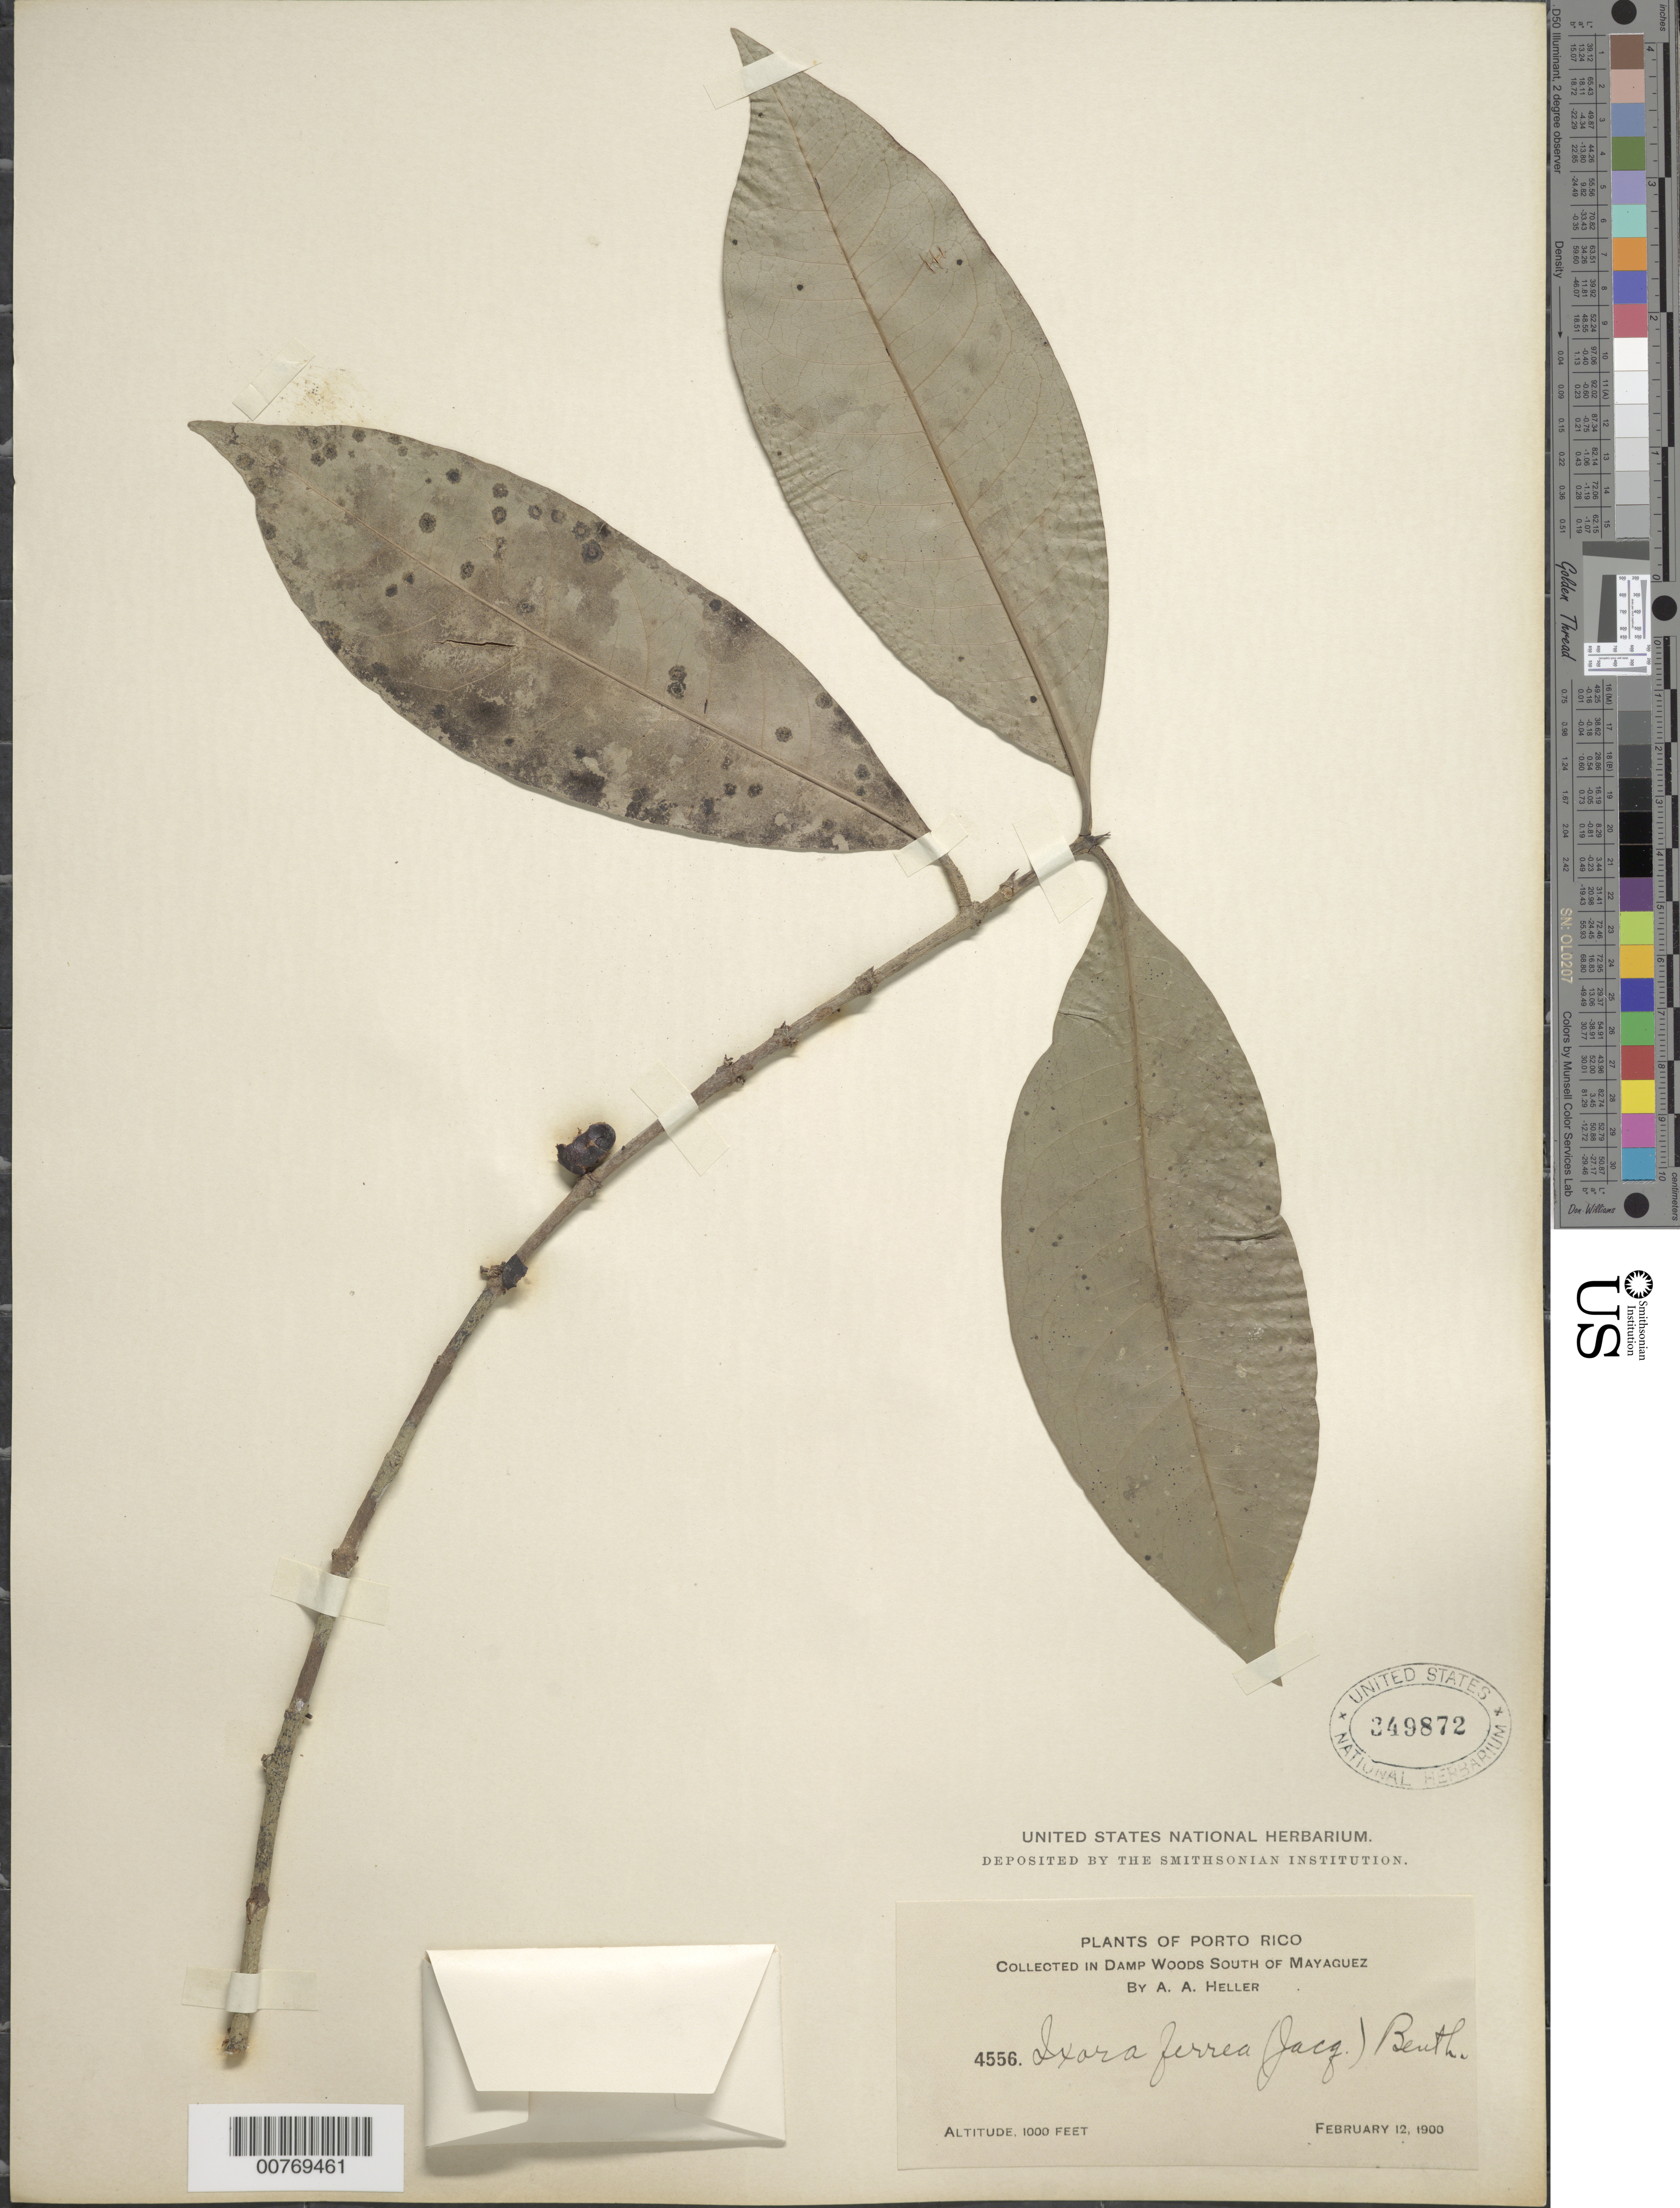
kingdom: Plantae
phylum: Tracheophyta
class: Magnoliopsida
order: Gentianales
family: Rubiaceae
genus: Ixora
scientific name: Ixora ferrea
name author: (Jacq.) Benth.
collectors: A. A. Heller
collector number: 4556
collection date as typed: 12 Feb 1900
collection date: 1900-02-12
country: Puerto Rico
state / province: Mayagüez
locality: South of Mayaguez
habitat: Damp woods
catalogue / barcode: US 349872